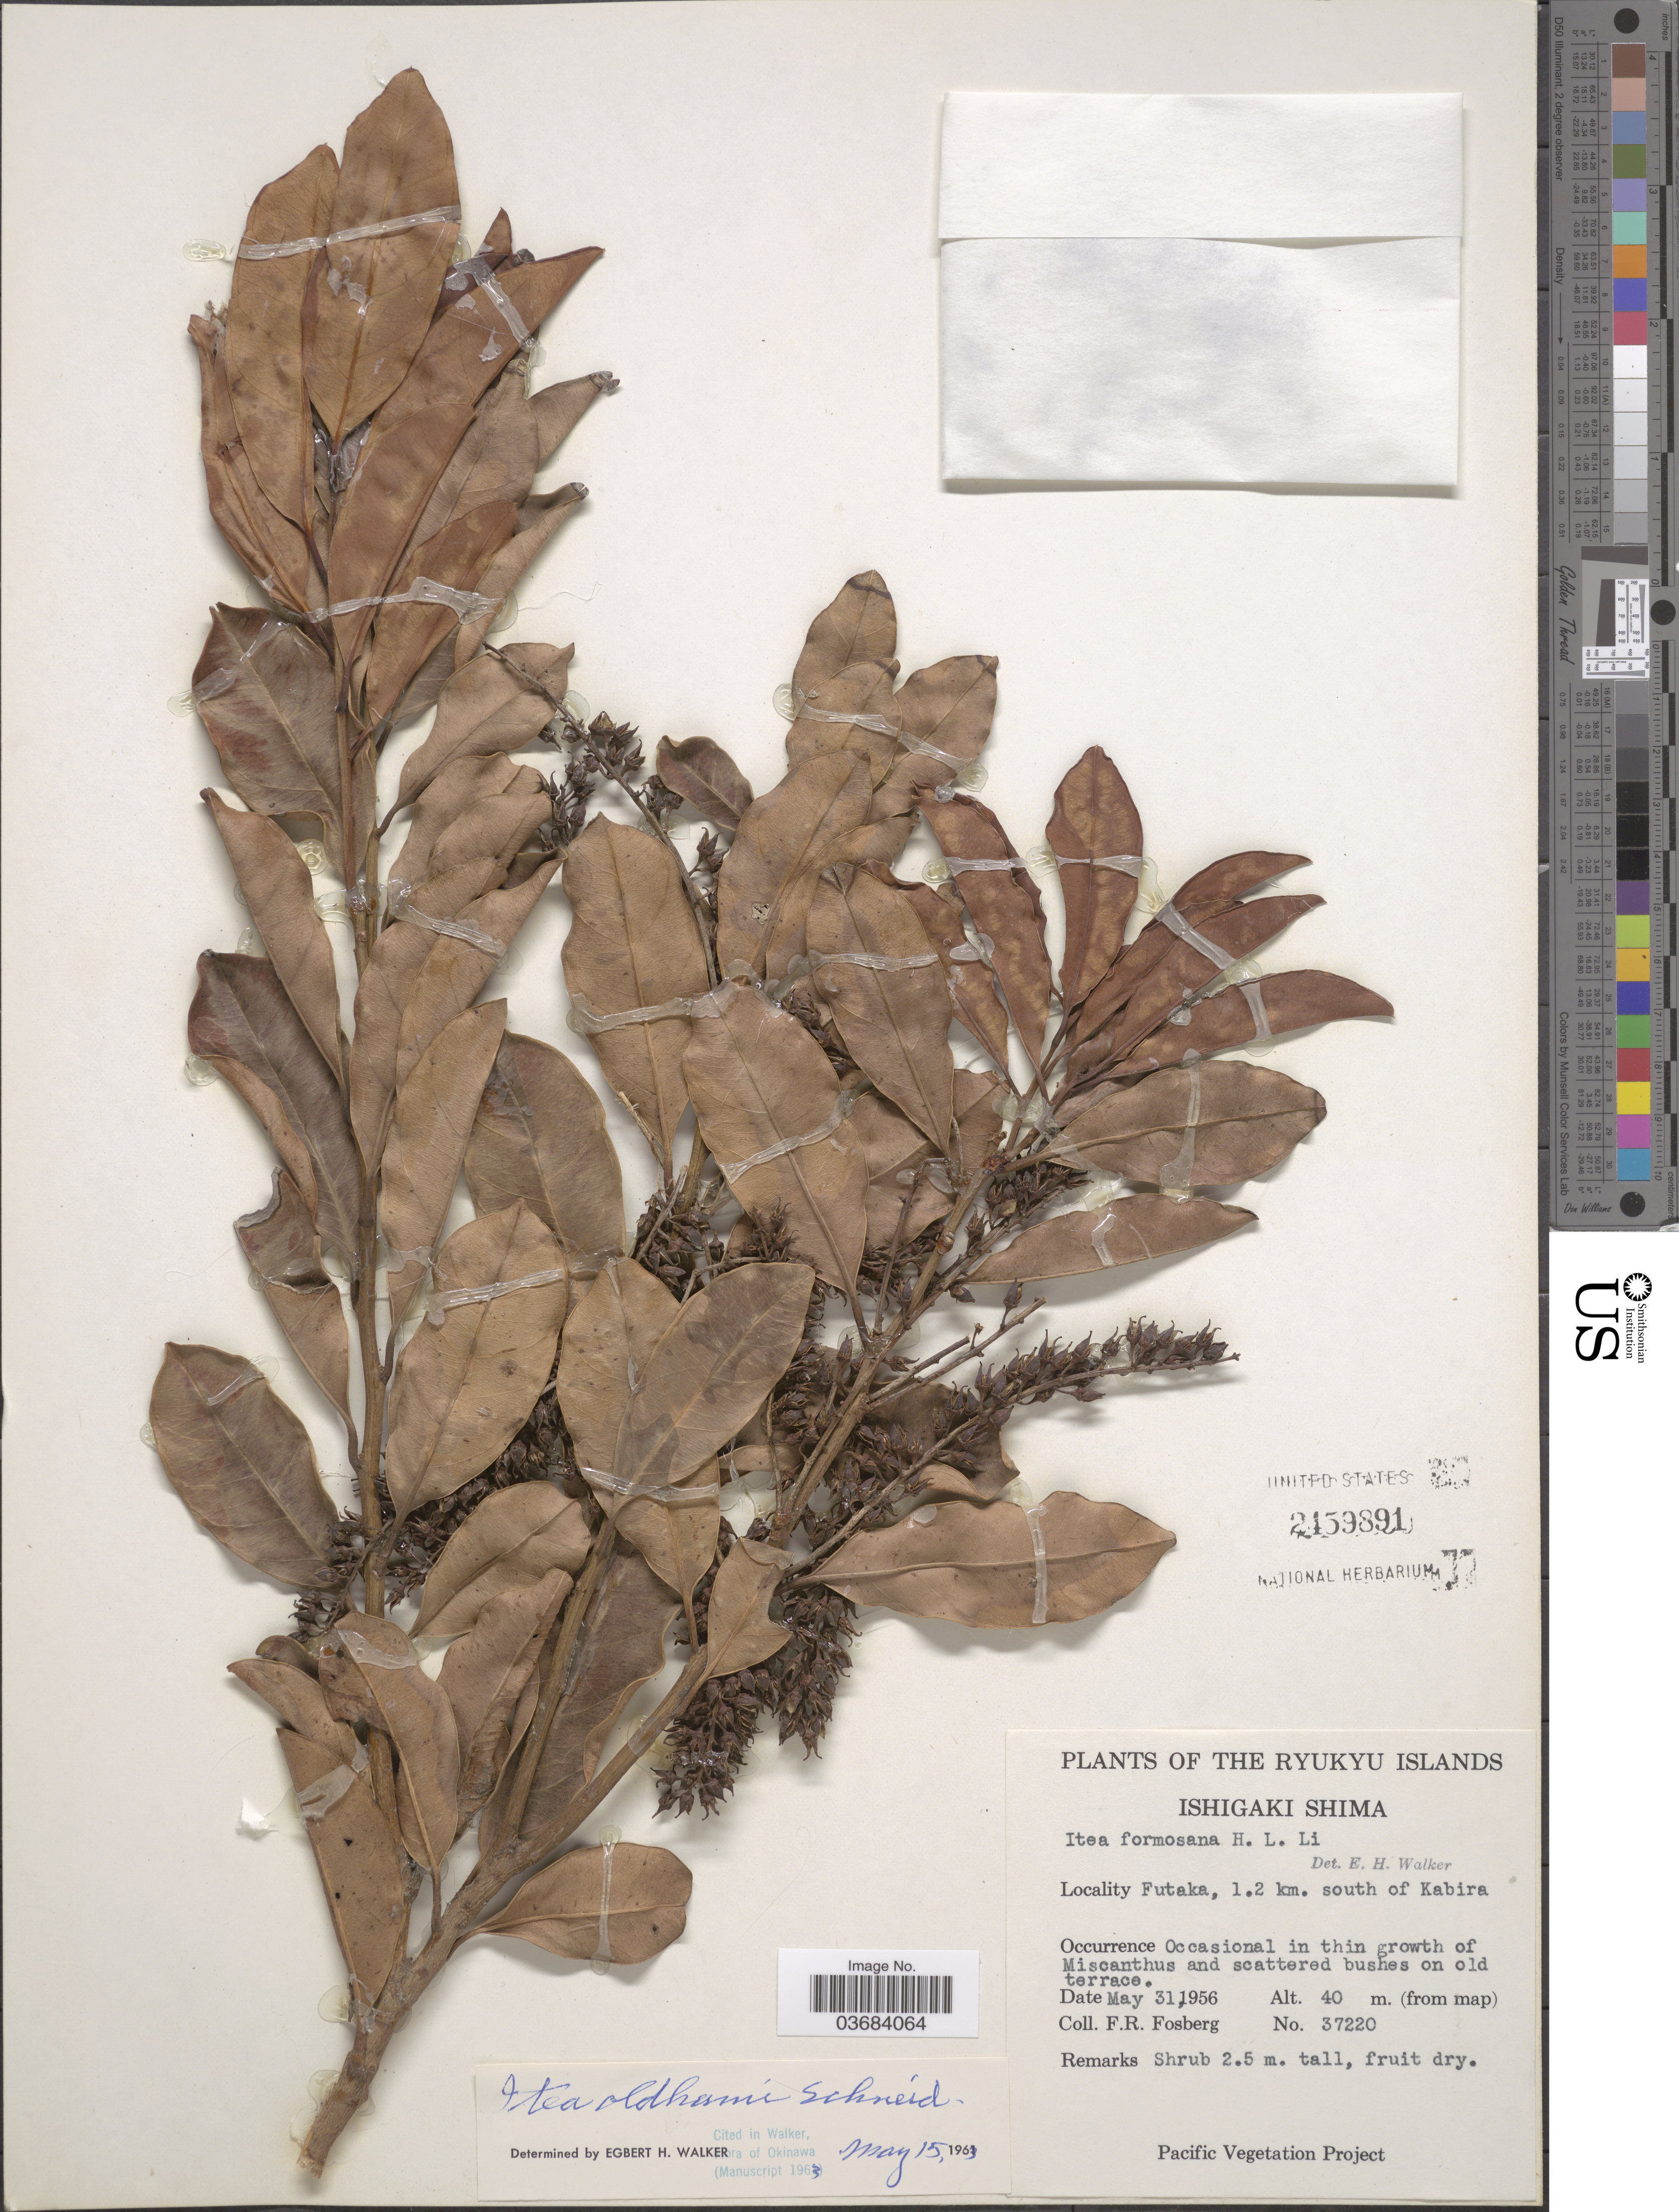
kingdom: Plantae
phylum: Tracheophyta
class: Magnoliopsida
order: Saxifragales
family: Iteaceae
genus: Itea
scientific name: Itea oldhamii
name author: C.K. Schneid.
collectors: F. R. Fosberg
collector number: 37220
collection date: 1956-05-31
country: Japan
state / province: Okinawa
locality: The Ryukyu Islands. Ishigaki Shima. Futaka, 1.2 km. south of Kabira.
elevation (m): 40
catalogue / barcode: US 2459891